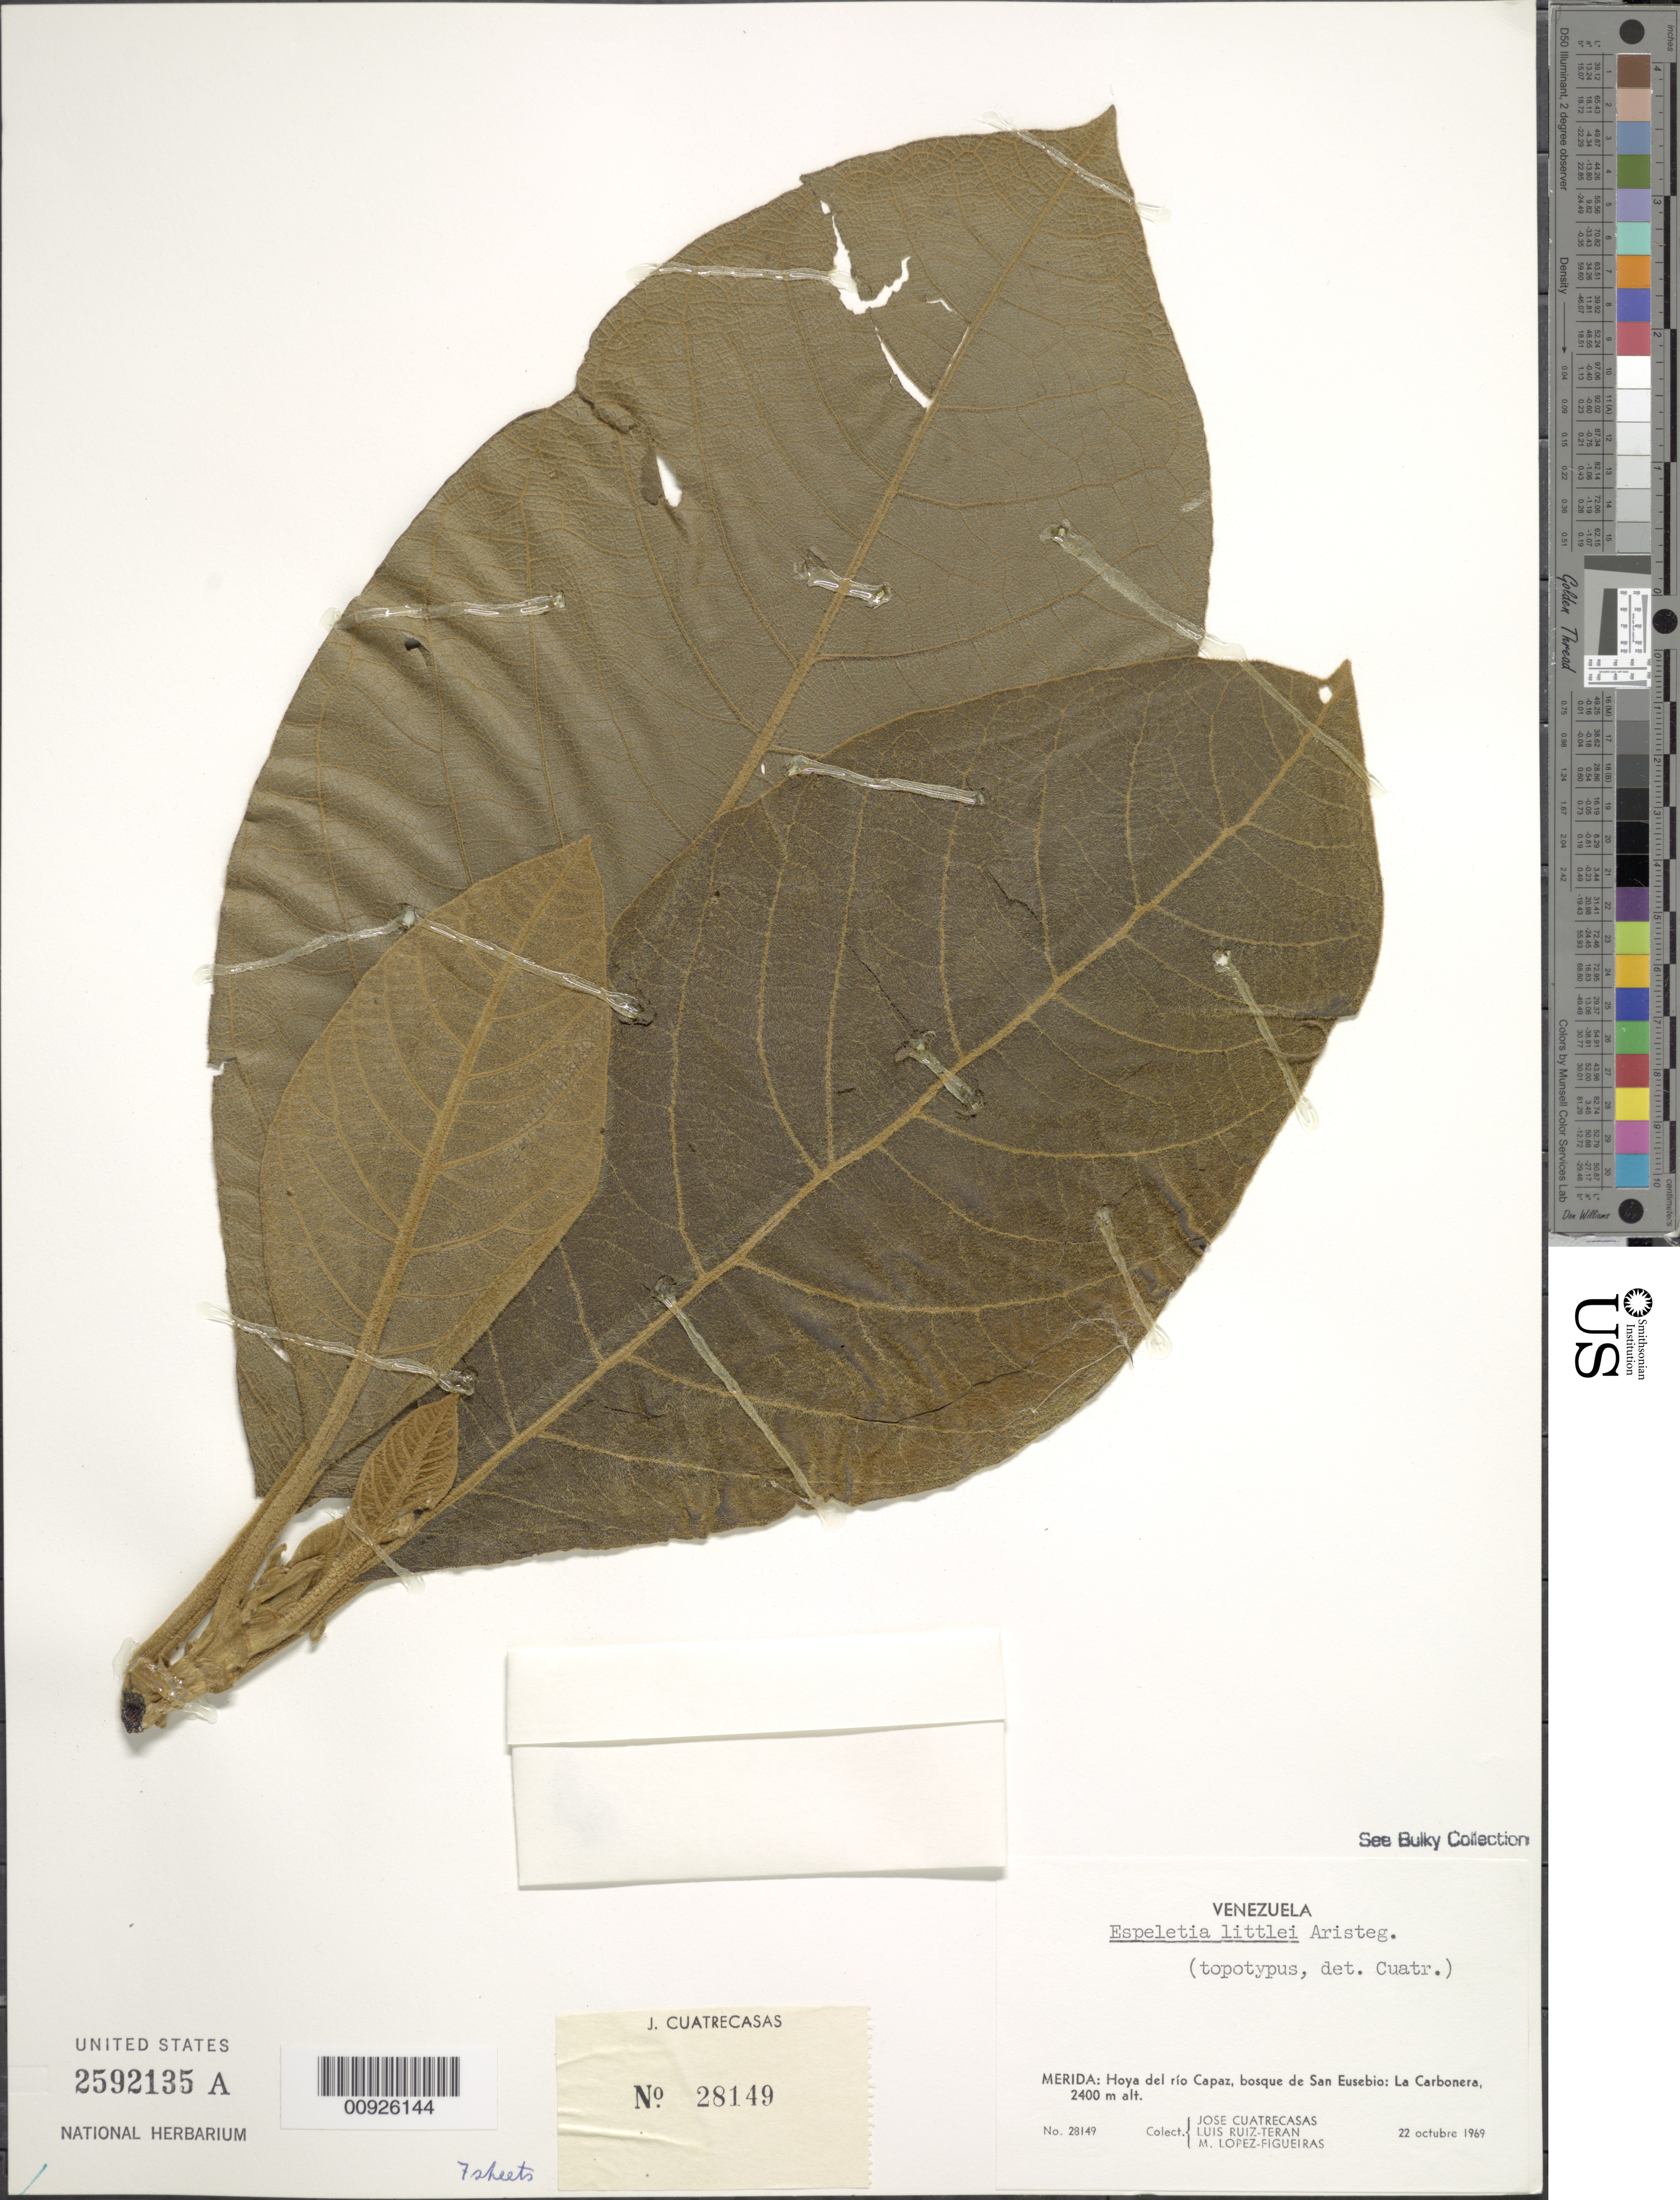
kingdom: Plantae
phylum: Tracheophyta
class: Magnoliopsida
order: Asterales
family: Asteraceae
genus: Carramboa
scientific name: Carramboa badilloi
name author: (Cuatrec.) Cuatrec.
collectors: J. Cuatrecasas, L. Teran & M. López Figueiras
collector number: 28149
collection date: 1969-10-22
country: Venezuela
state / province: Mérida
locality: Hoya del rio Capaz, bosque de San Eusebio: La Pinuela, bosque y pantamo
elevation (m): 2400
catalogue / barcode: US 2592135A